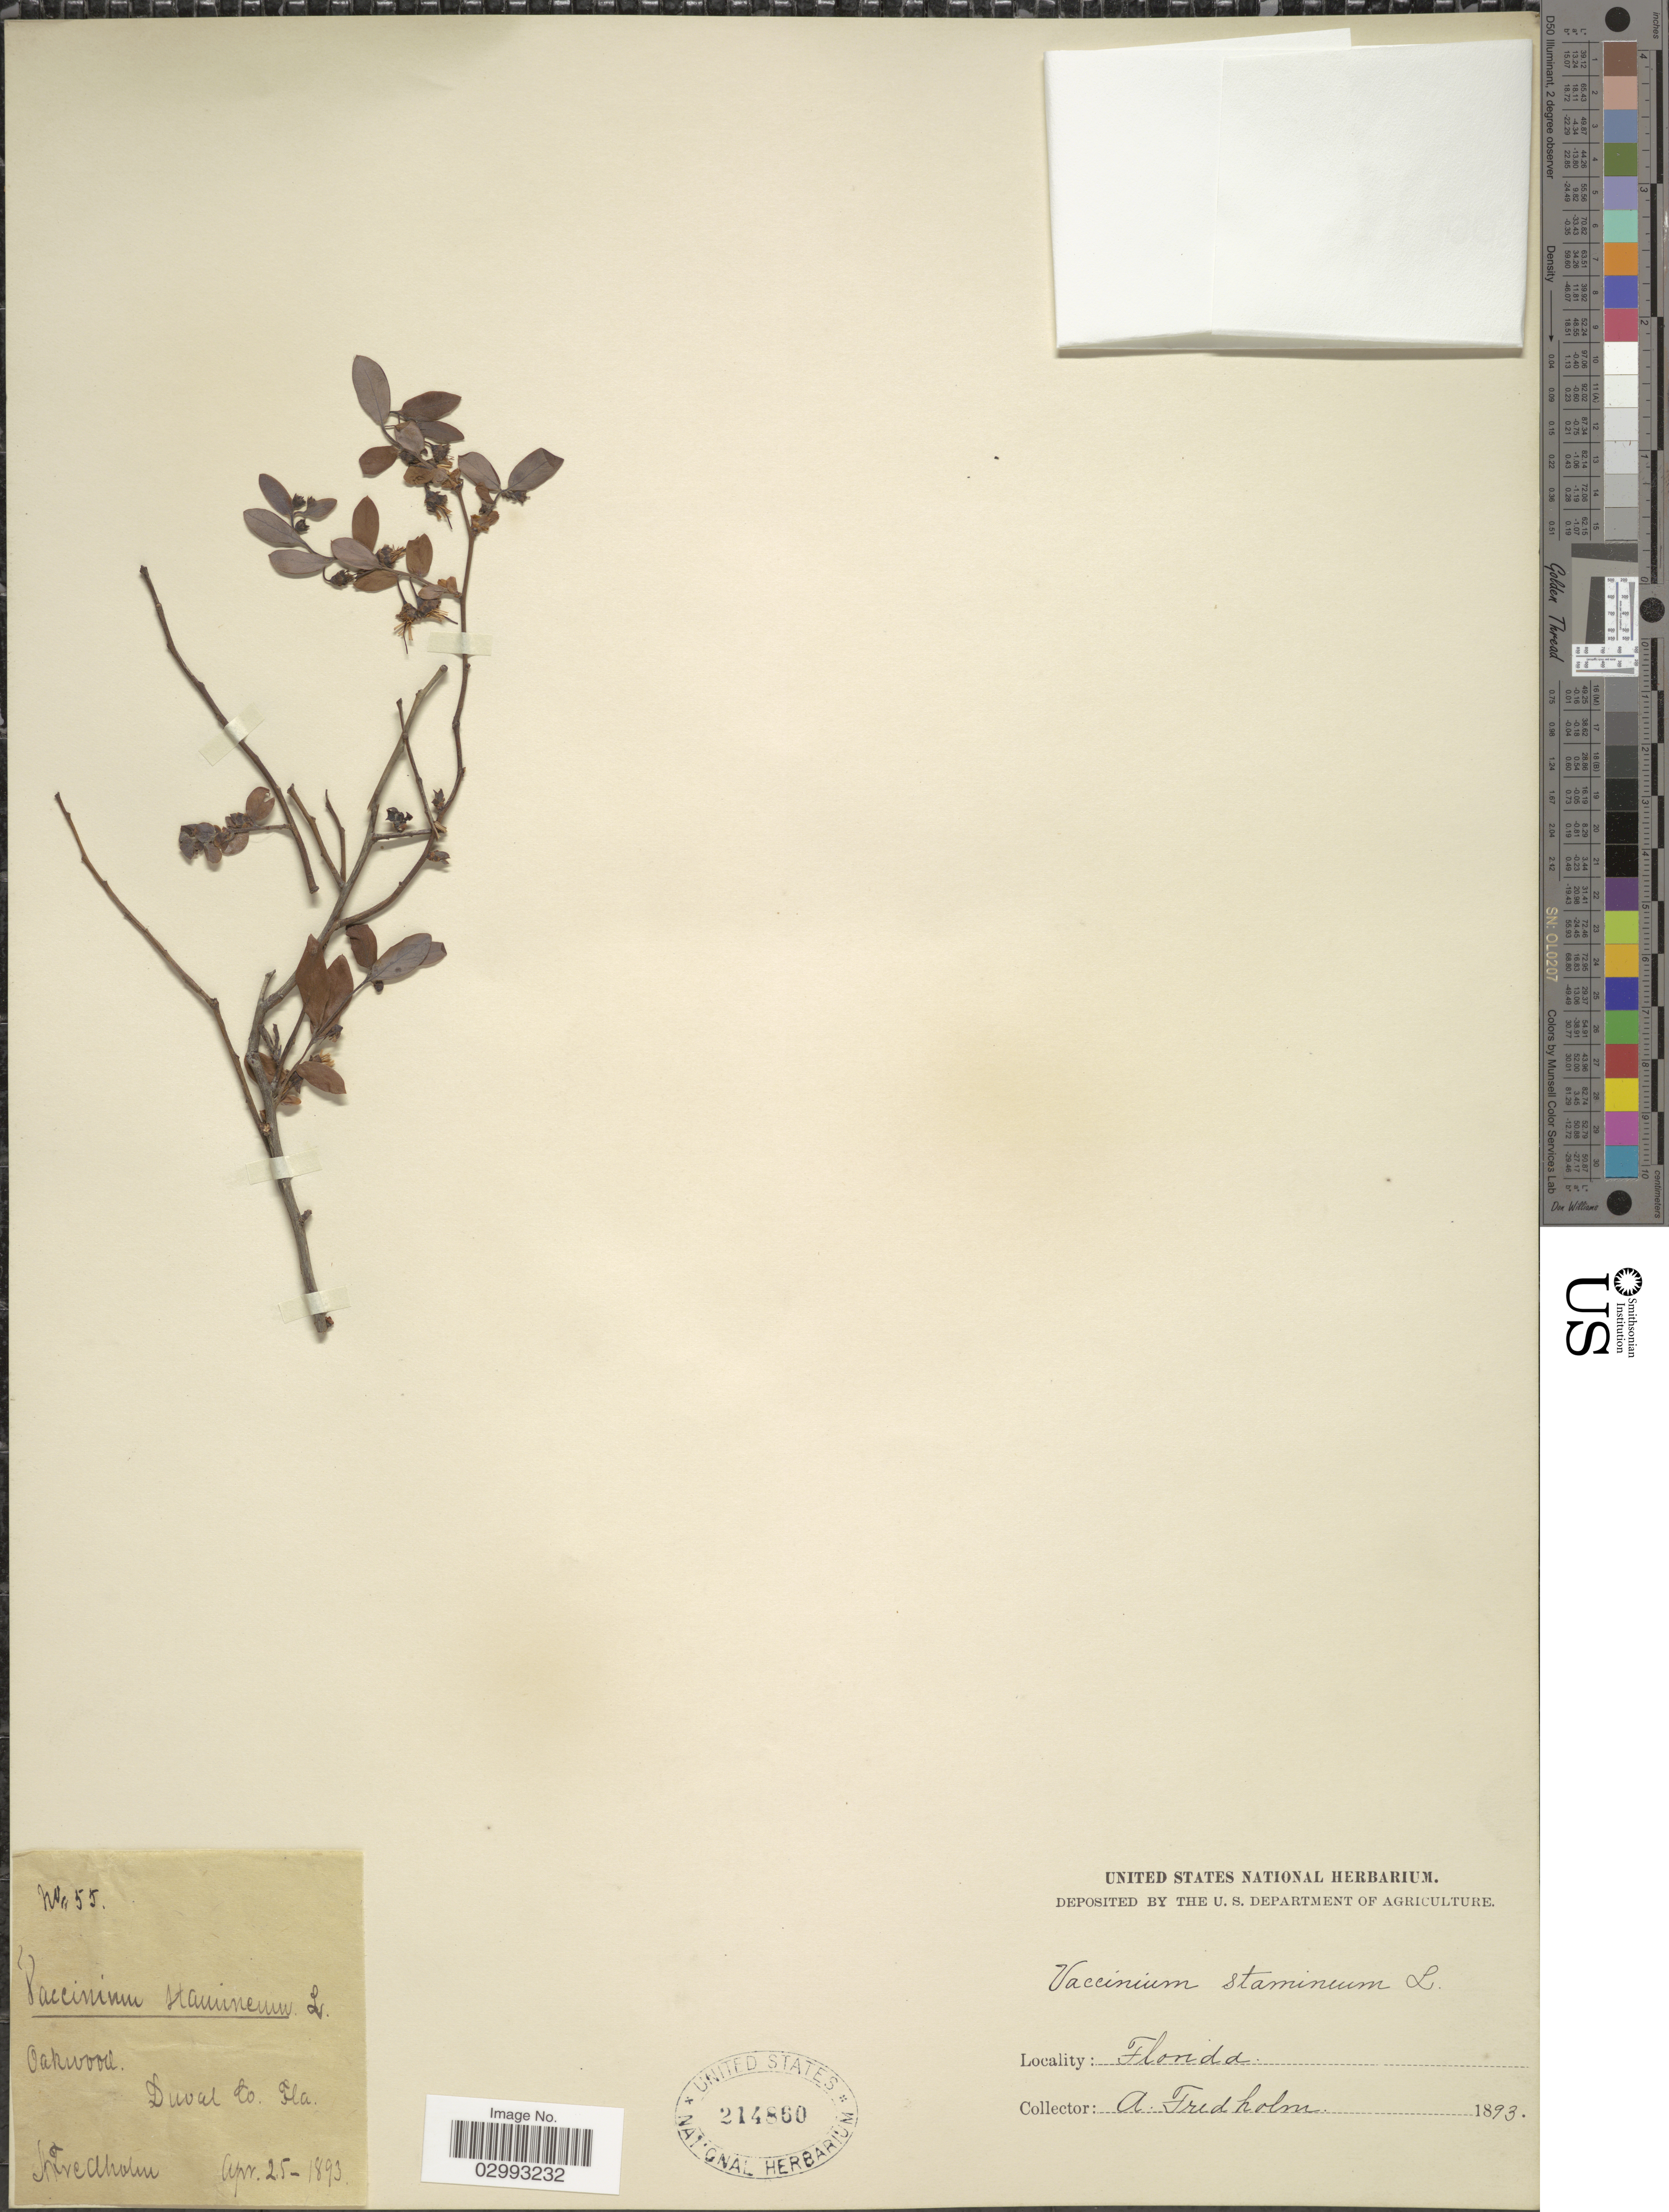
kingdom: Plantae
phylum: Tracheophyta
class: Magnoliopsida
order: Ericales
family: Ericaceae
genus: Polycodium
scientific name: Polycodium revolutum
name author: (Greene) Greene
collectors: A. Fredholm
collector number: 55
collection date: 1893-04-25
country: United States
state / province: Florida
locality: Oakwood, Duval Co.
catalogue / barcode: US 214860